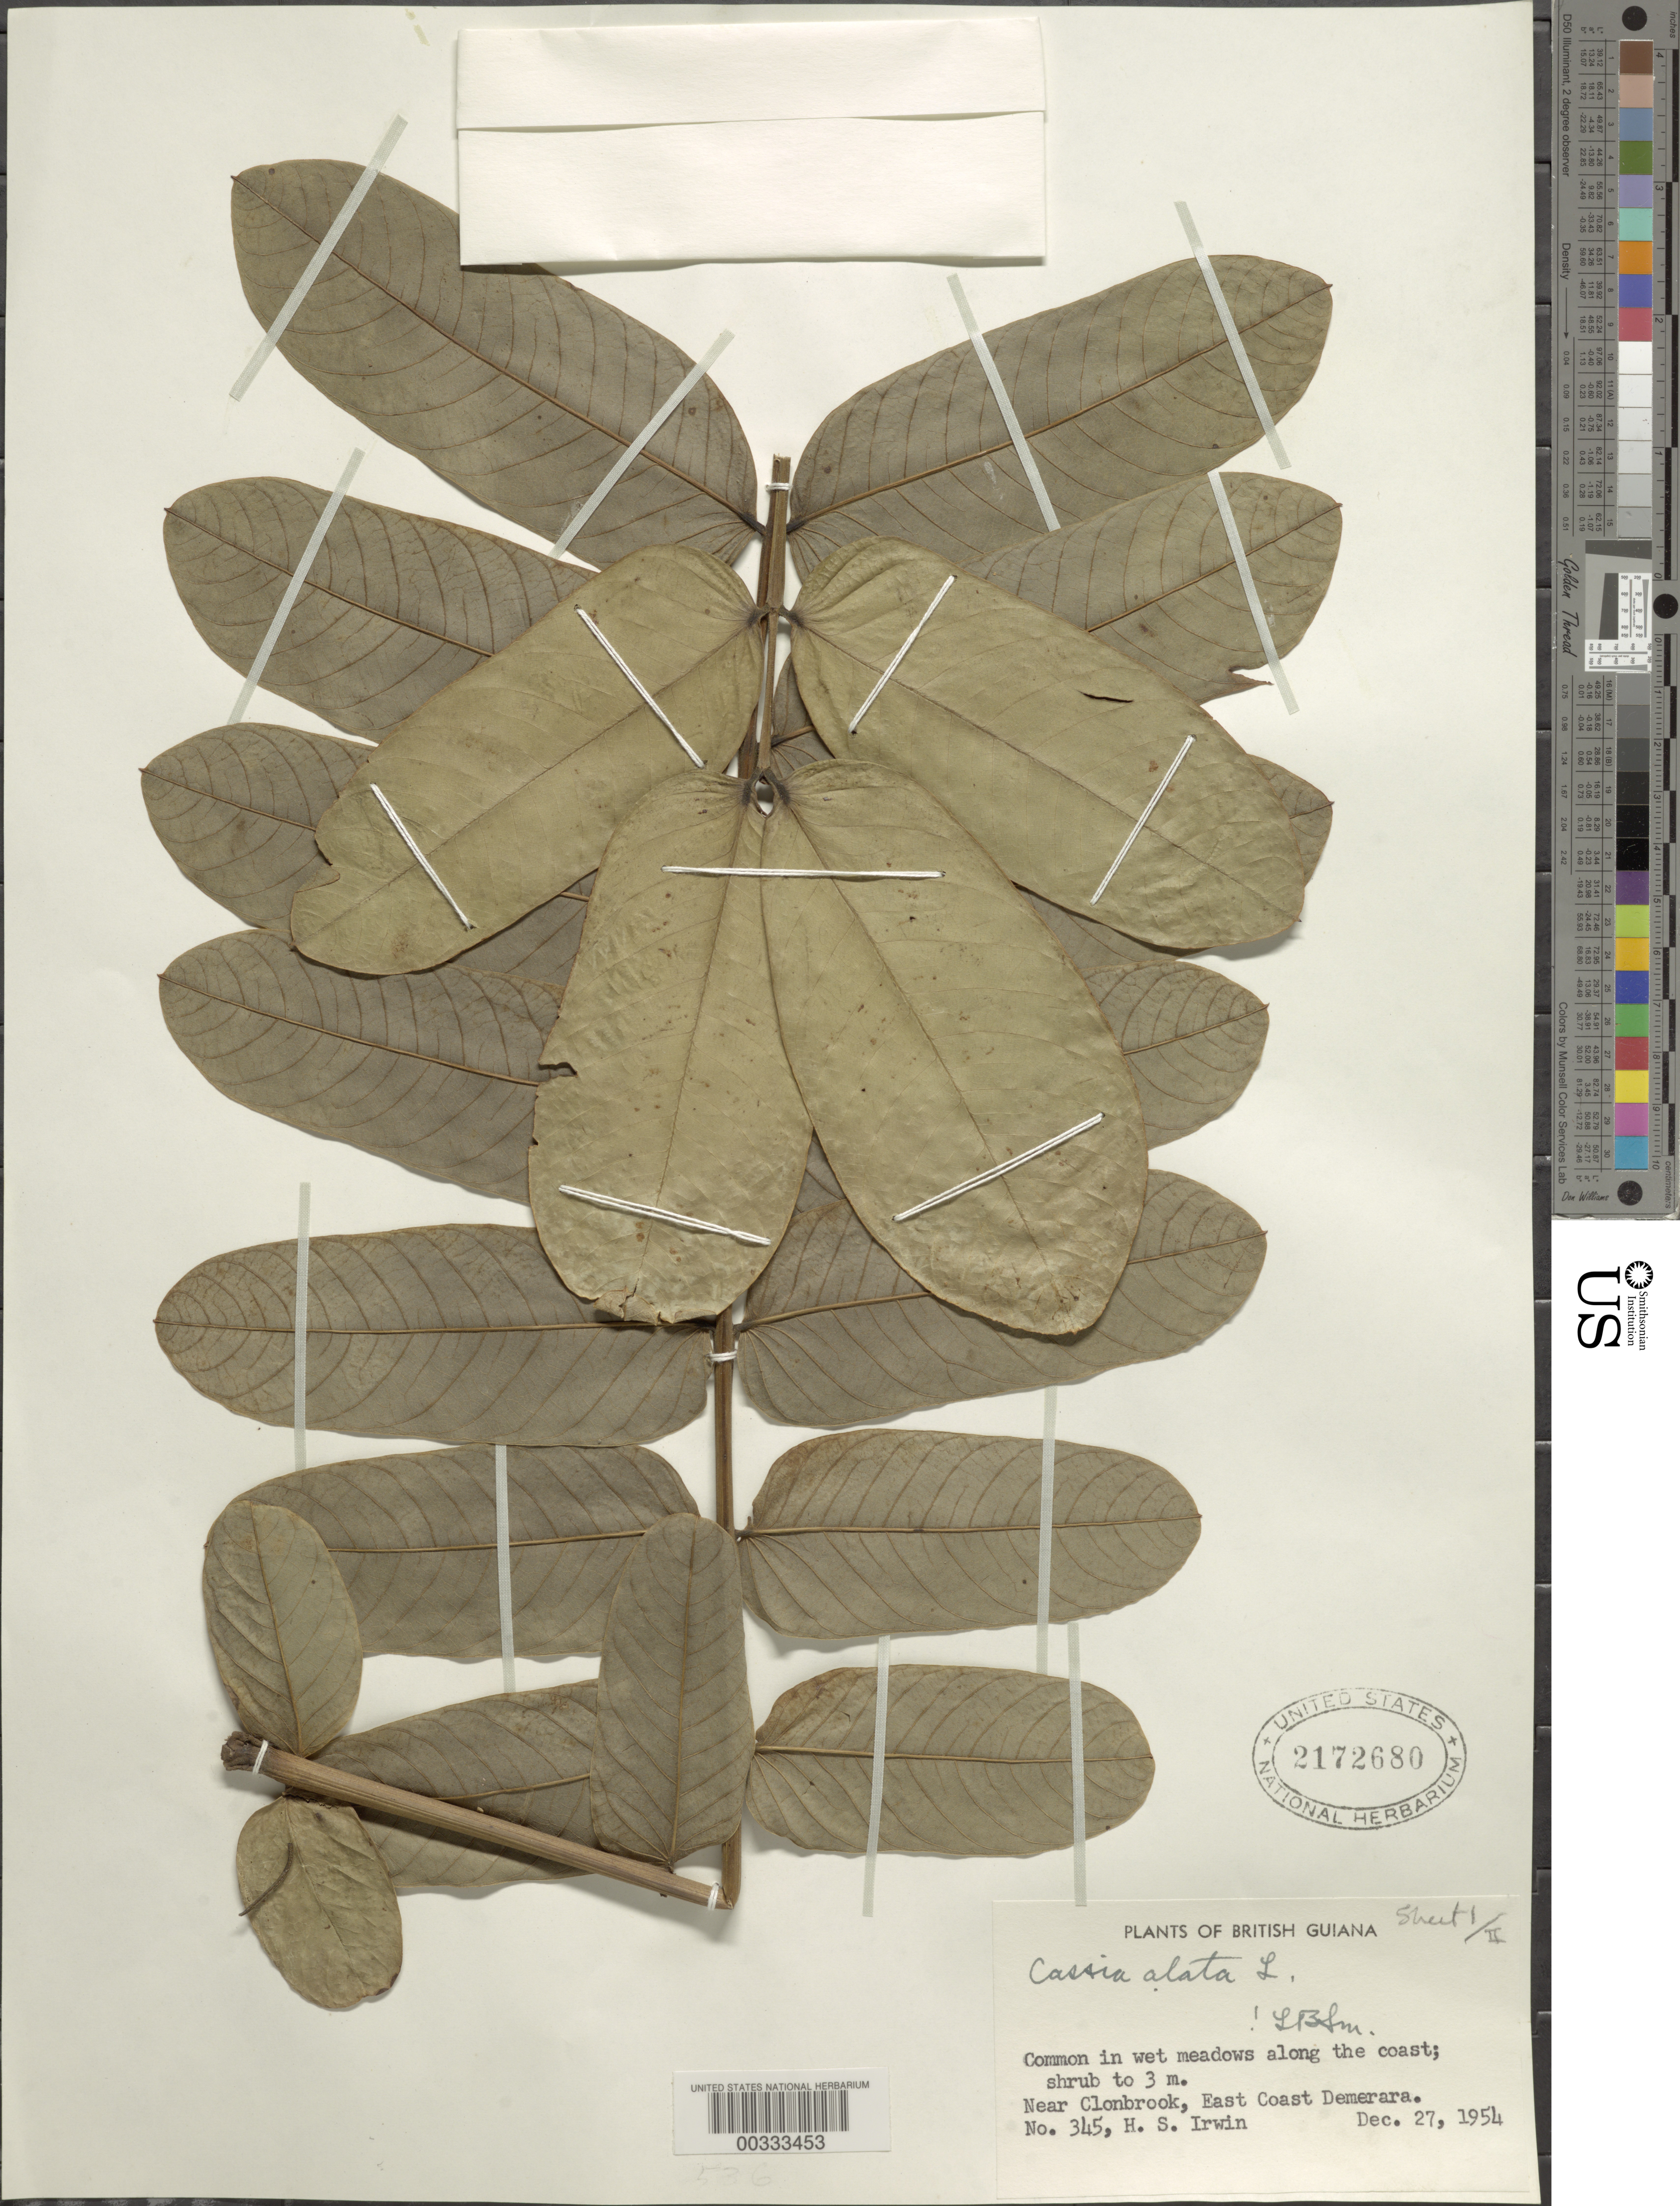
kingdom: Plantae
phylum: Tracheophyta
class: Magnoliopsida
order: Fabales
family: Fabaceae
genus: Senna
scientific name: Senna alata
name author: (L.) Roxb.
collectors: H. Irwin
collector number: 345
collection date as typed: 27 Dec 1954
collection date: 1954-12-27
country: Guyana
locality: Near clonbrook, east coast demerara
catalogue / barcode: US 2172680